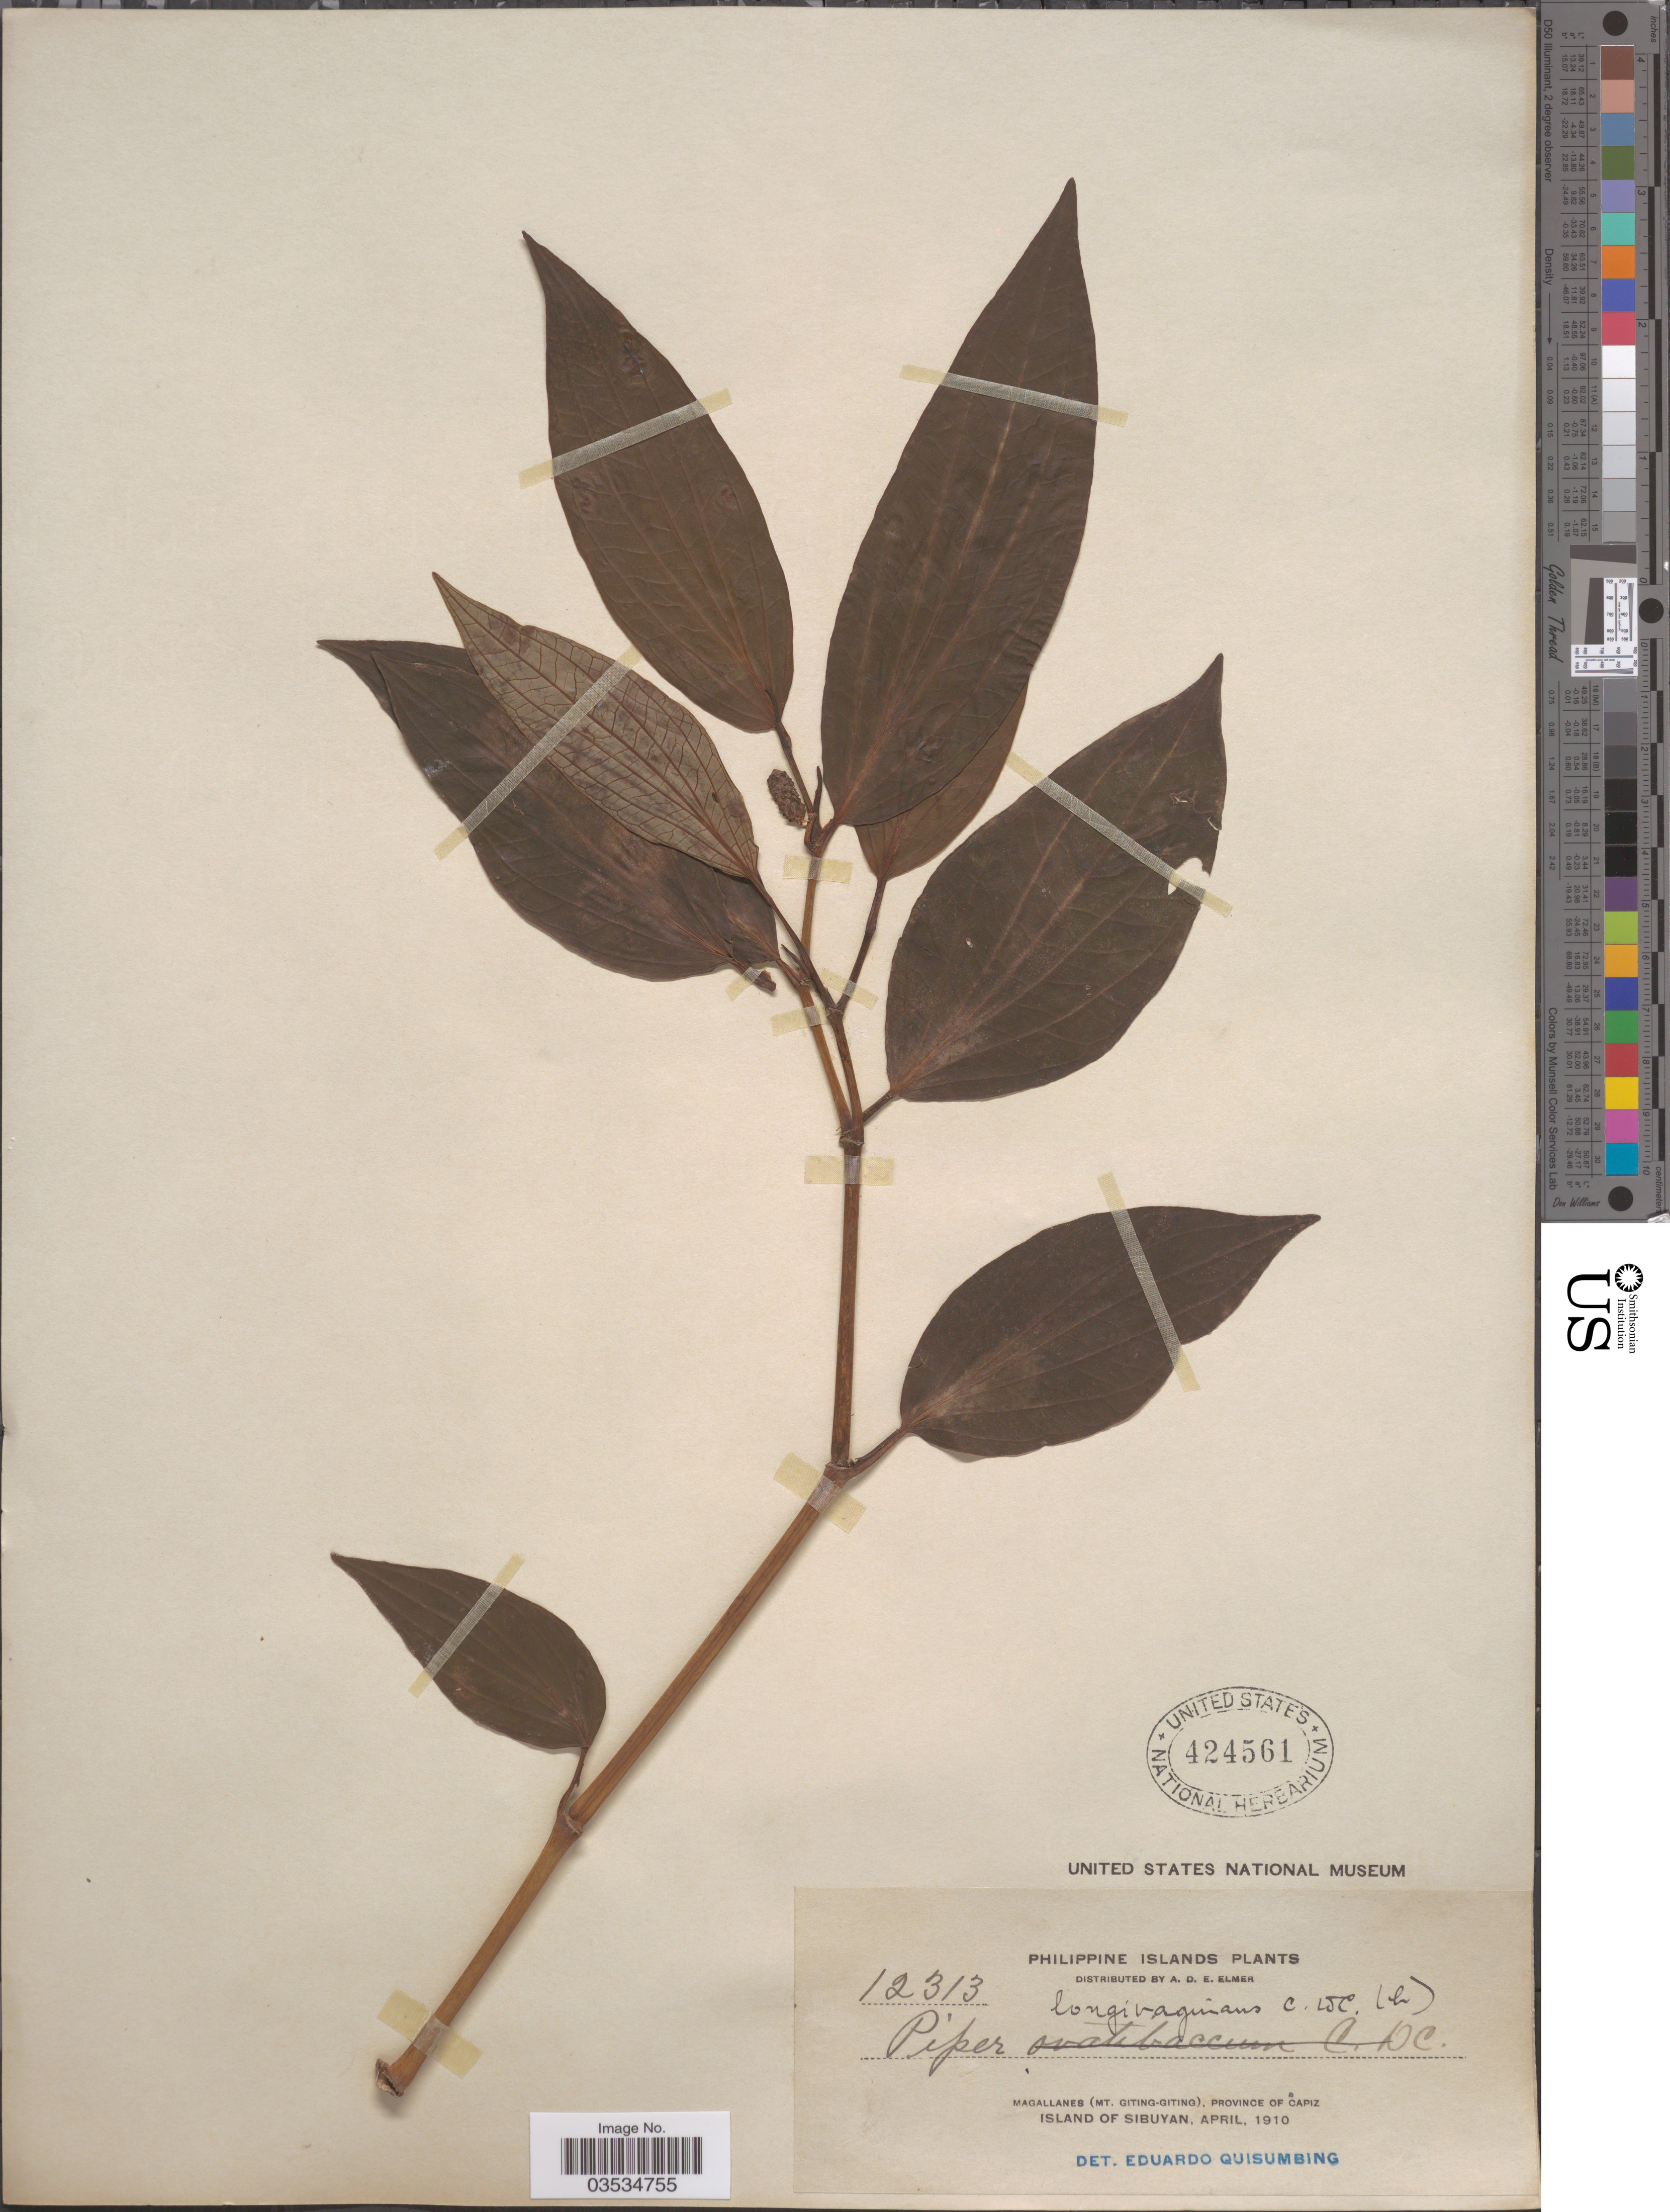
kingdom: Plantae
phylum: Tracheophyta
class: Magnoliopsida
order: Piperales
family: Piperaceae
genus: Piper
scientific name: Piper longivaginans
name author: C. DC.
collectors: A. D. E. Elmer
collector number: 12313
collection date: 1910-04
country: Philippines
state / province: Western Visayas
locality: Philippine Islands. Magallanes (Mt. Giting-Giting), Province of Capiz. Island of Sibuyan.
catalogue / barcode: US 424561